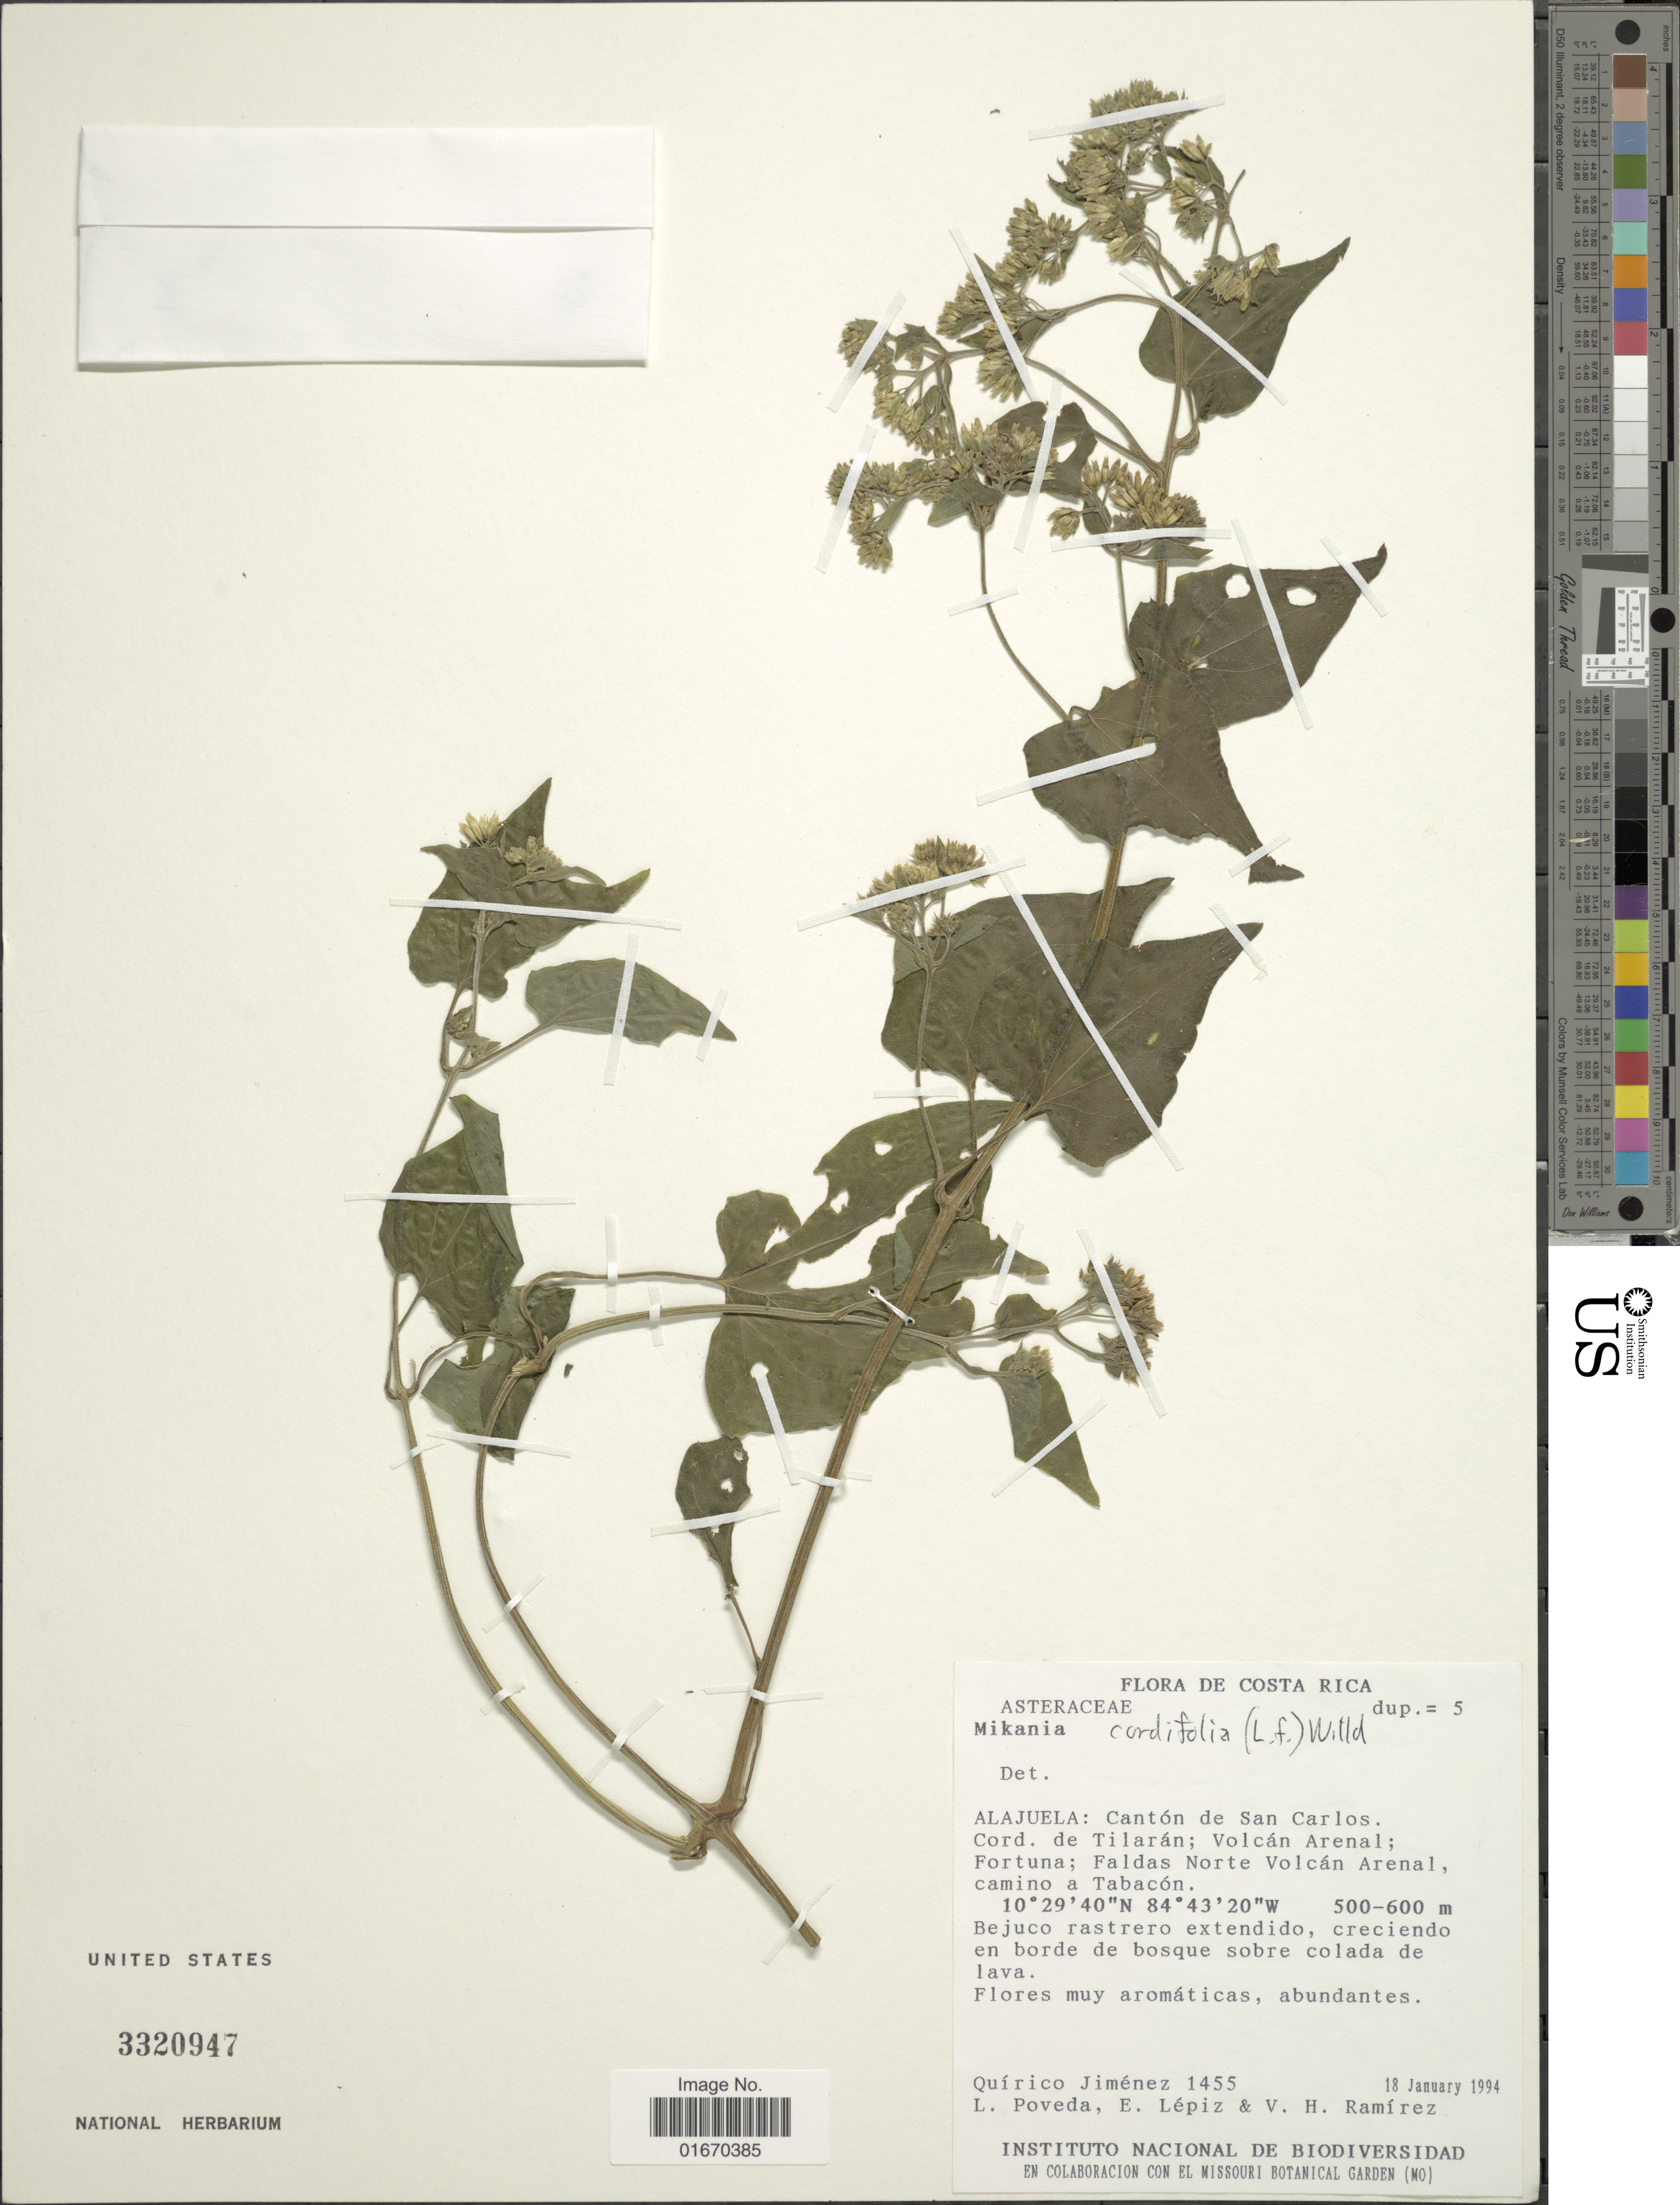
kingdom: Plantae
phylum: Tracheophyta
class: Magnoliopsida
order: Asterales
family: Asteraceae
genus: Mikania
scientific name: Mikania cordifolia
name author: Kunth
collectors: Q. Jiménez Madrigal, L. J. Poveda, E. Lépiz & V. H. Wong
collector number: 1455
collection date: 1994-01-18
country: Costa Rica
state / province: Alajuela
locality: Canton de San Carlos, Cord. de Tilaran, Volcan Arenal, Fortuna, Fortuna Norte Volcan Arenal, camino a Tabacon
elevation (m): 500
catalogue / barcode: US 3320947